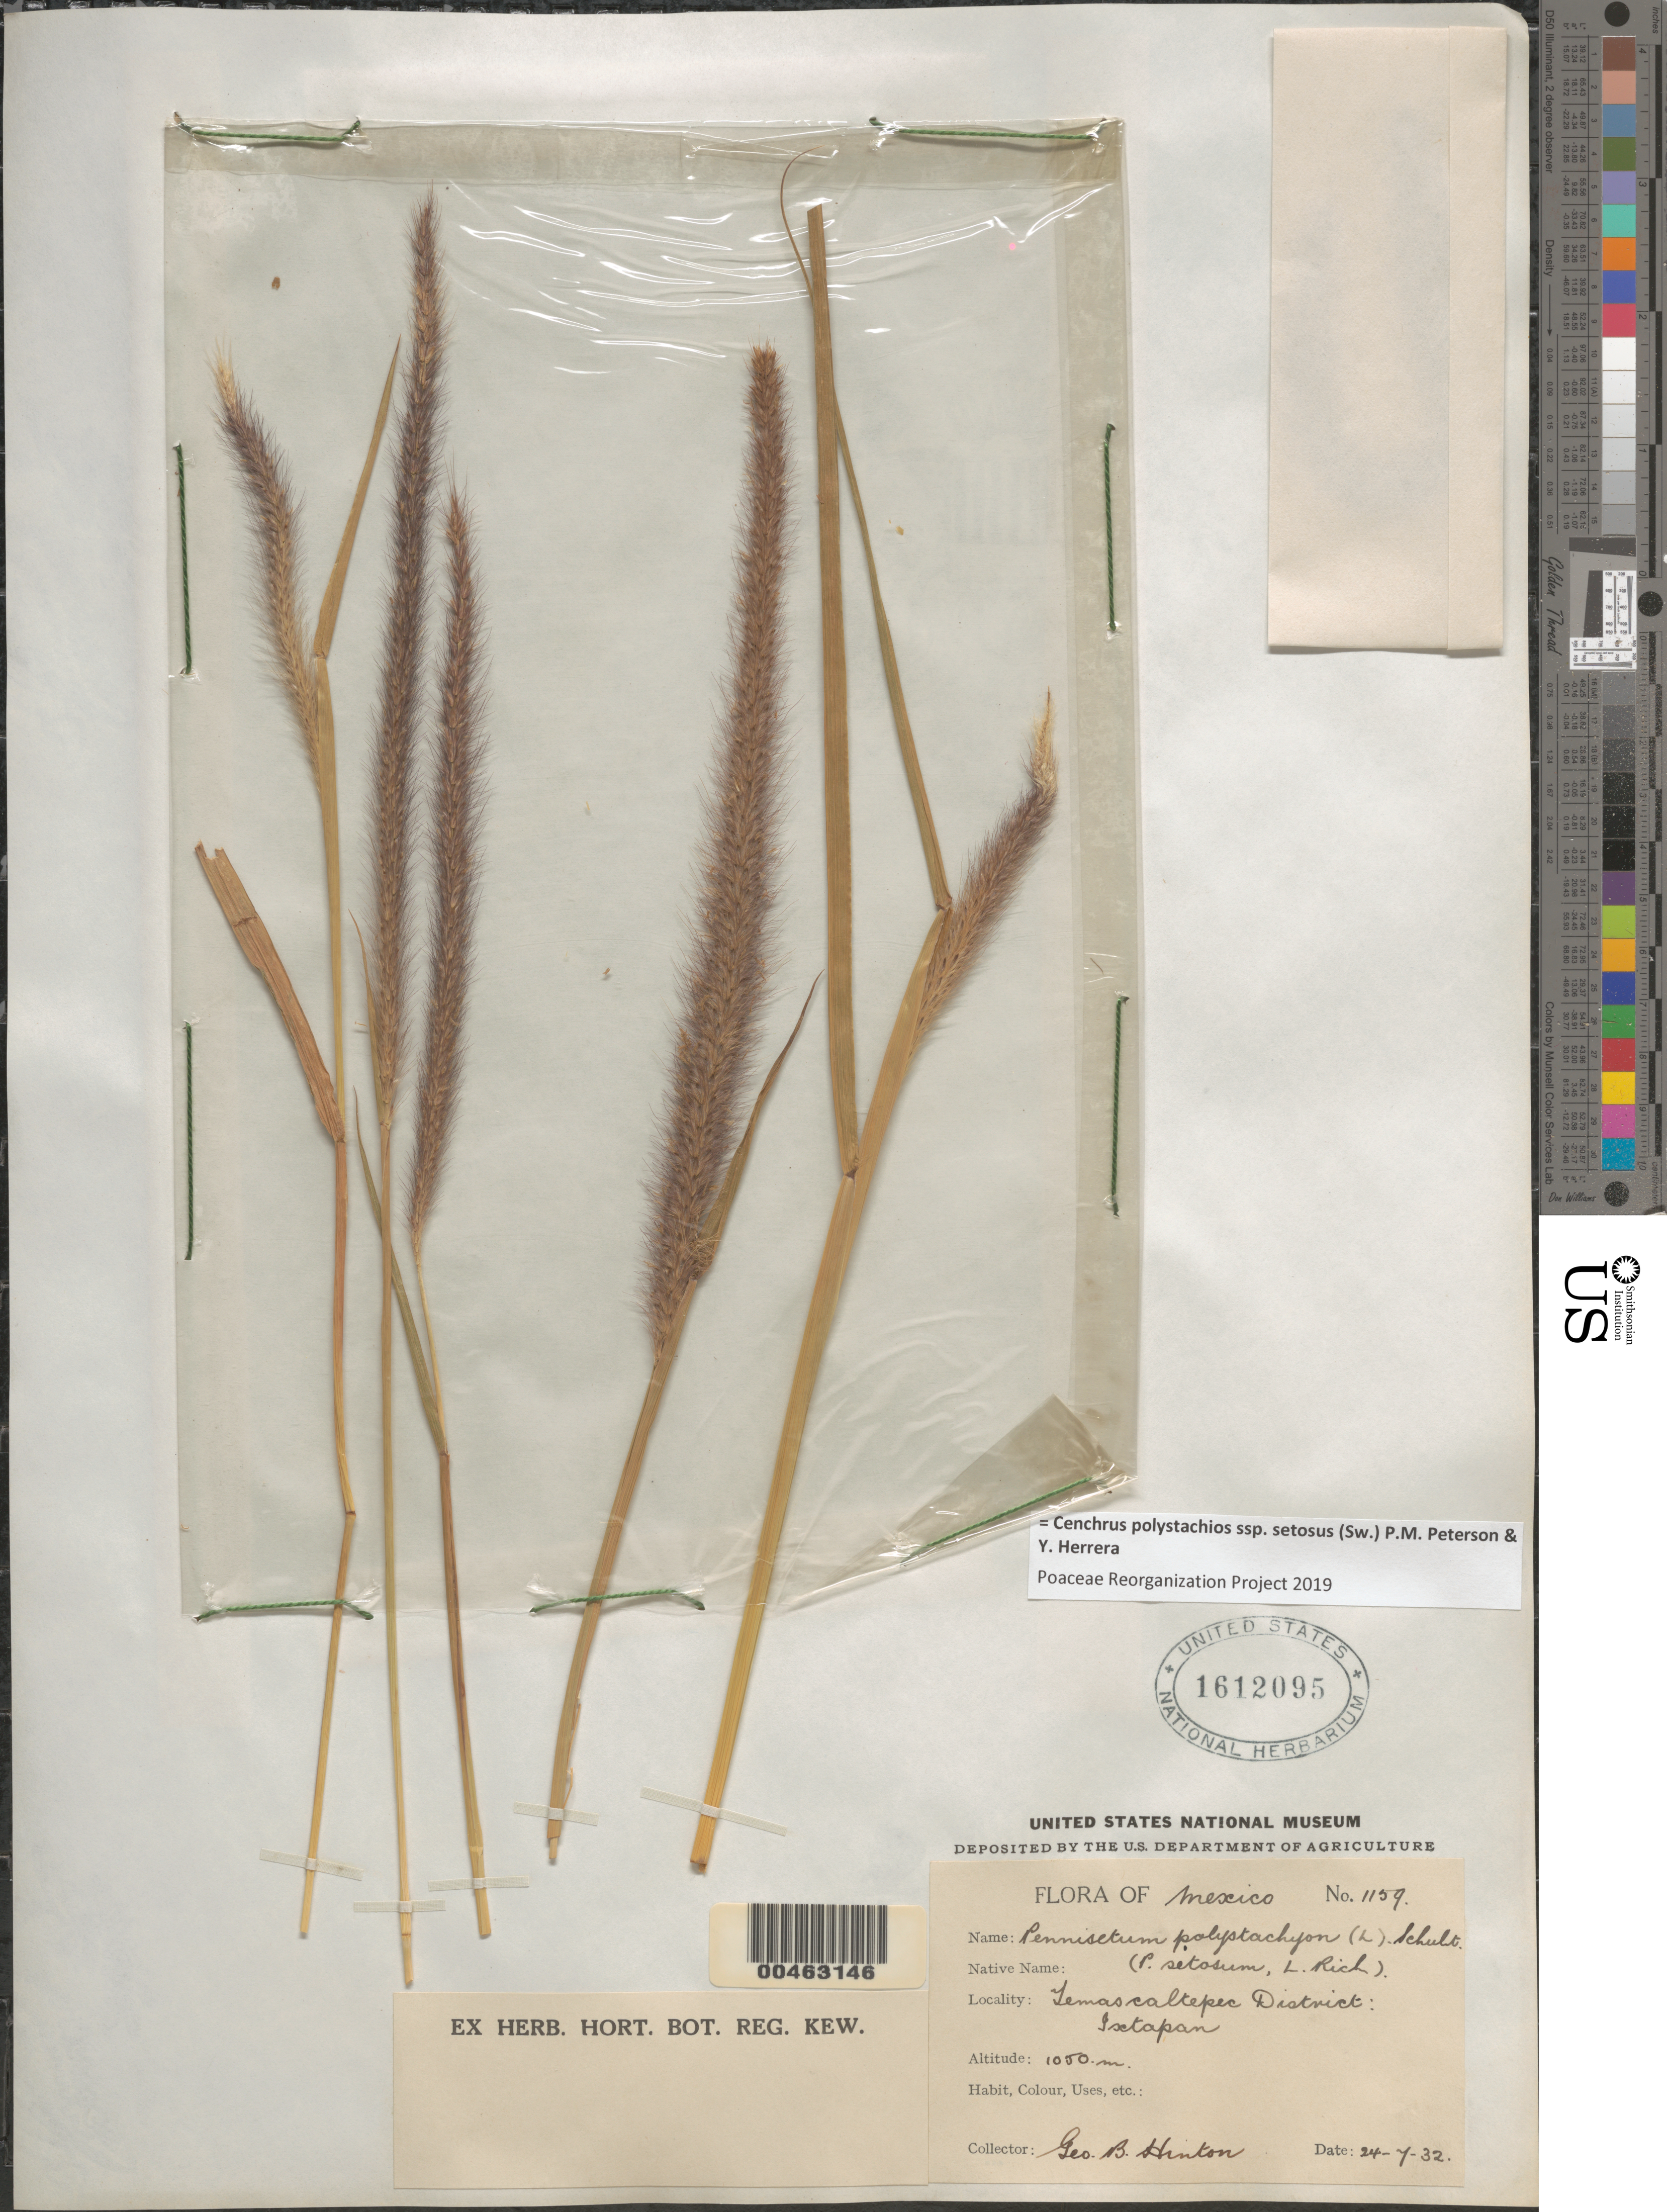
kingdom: Plantae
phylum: Tracheophyta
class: Liliopsida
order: Poales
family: Poaceae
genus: Cenchrus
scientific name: Cenchrus polystachios subsp. setosus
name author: (Sw.) P.M. Peterson & Y. Herrera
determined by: Poaceae Reorganization Project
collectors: G. B. Hinton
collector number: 1159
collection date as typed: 24 Jul 1932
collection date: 1932-07-24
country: Mexico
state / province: México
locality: Temascaltepec Dist., Ixtapan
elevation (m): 1050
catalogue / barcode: US 1612095